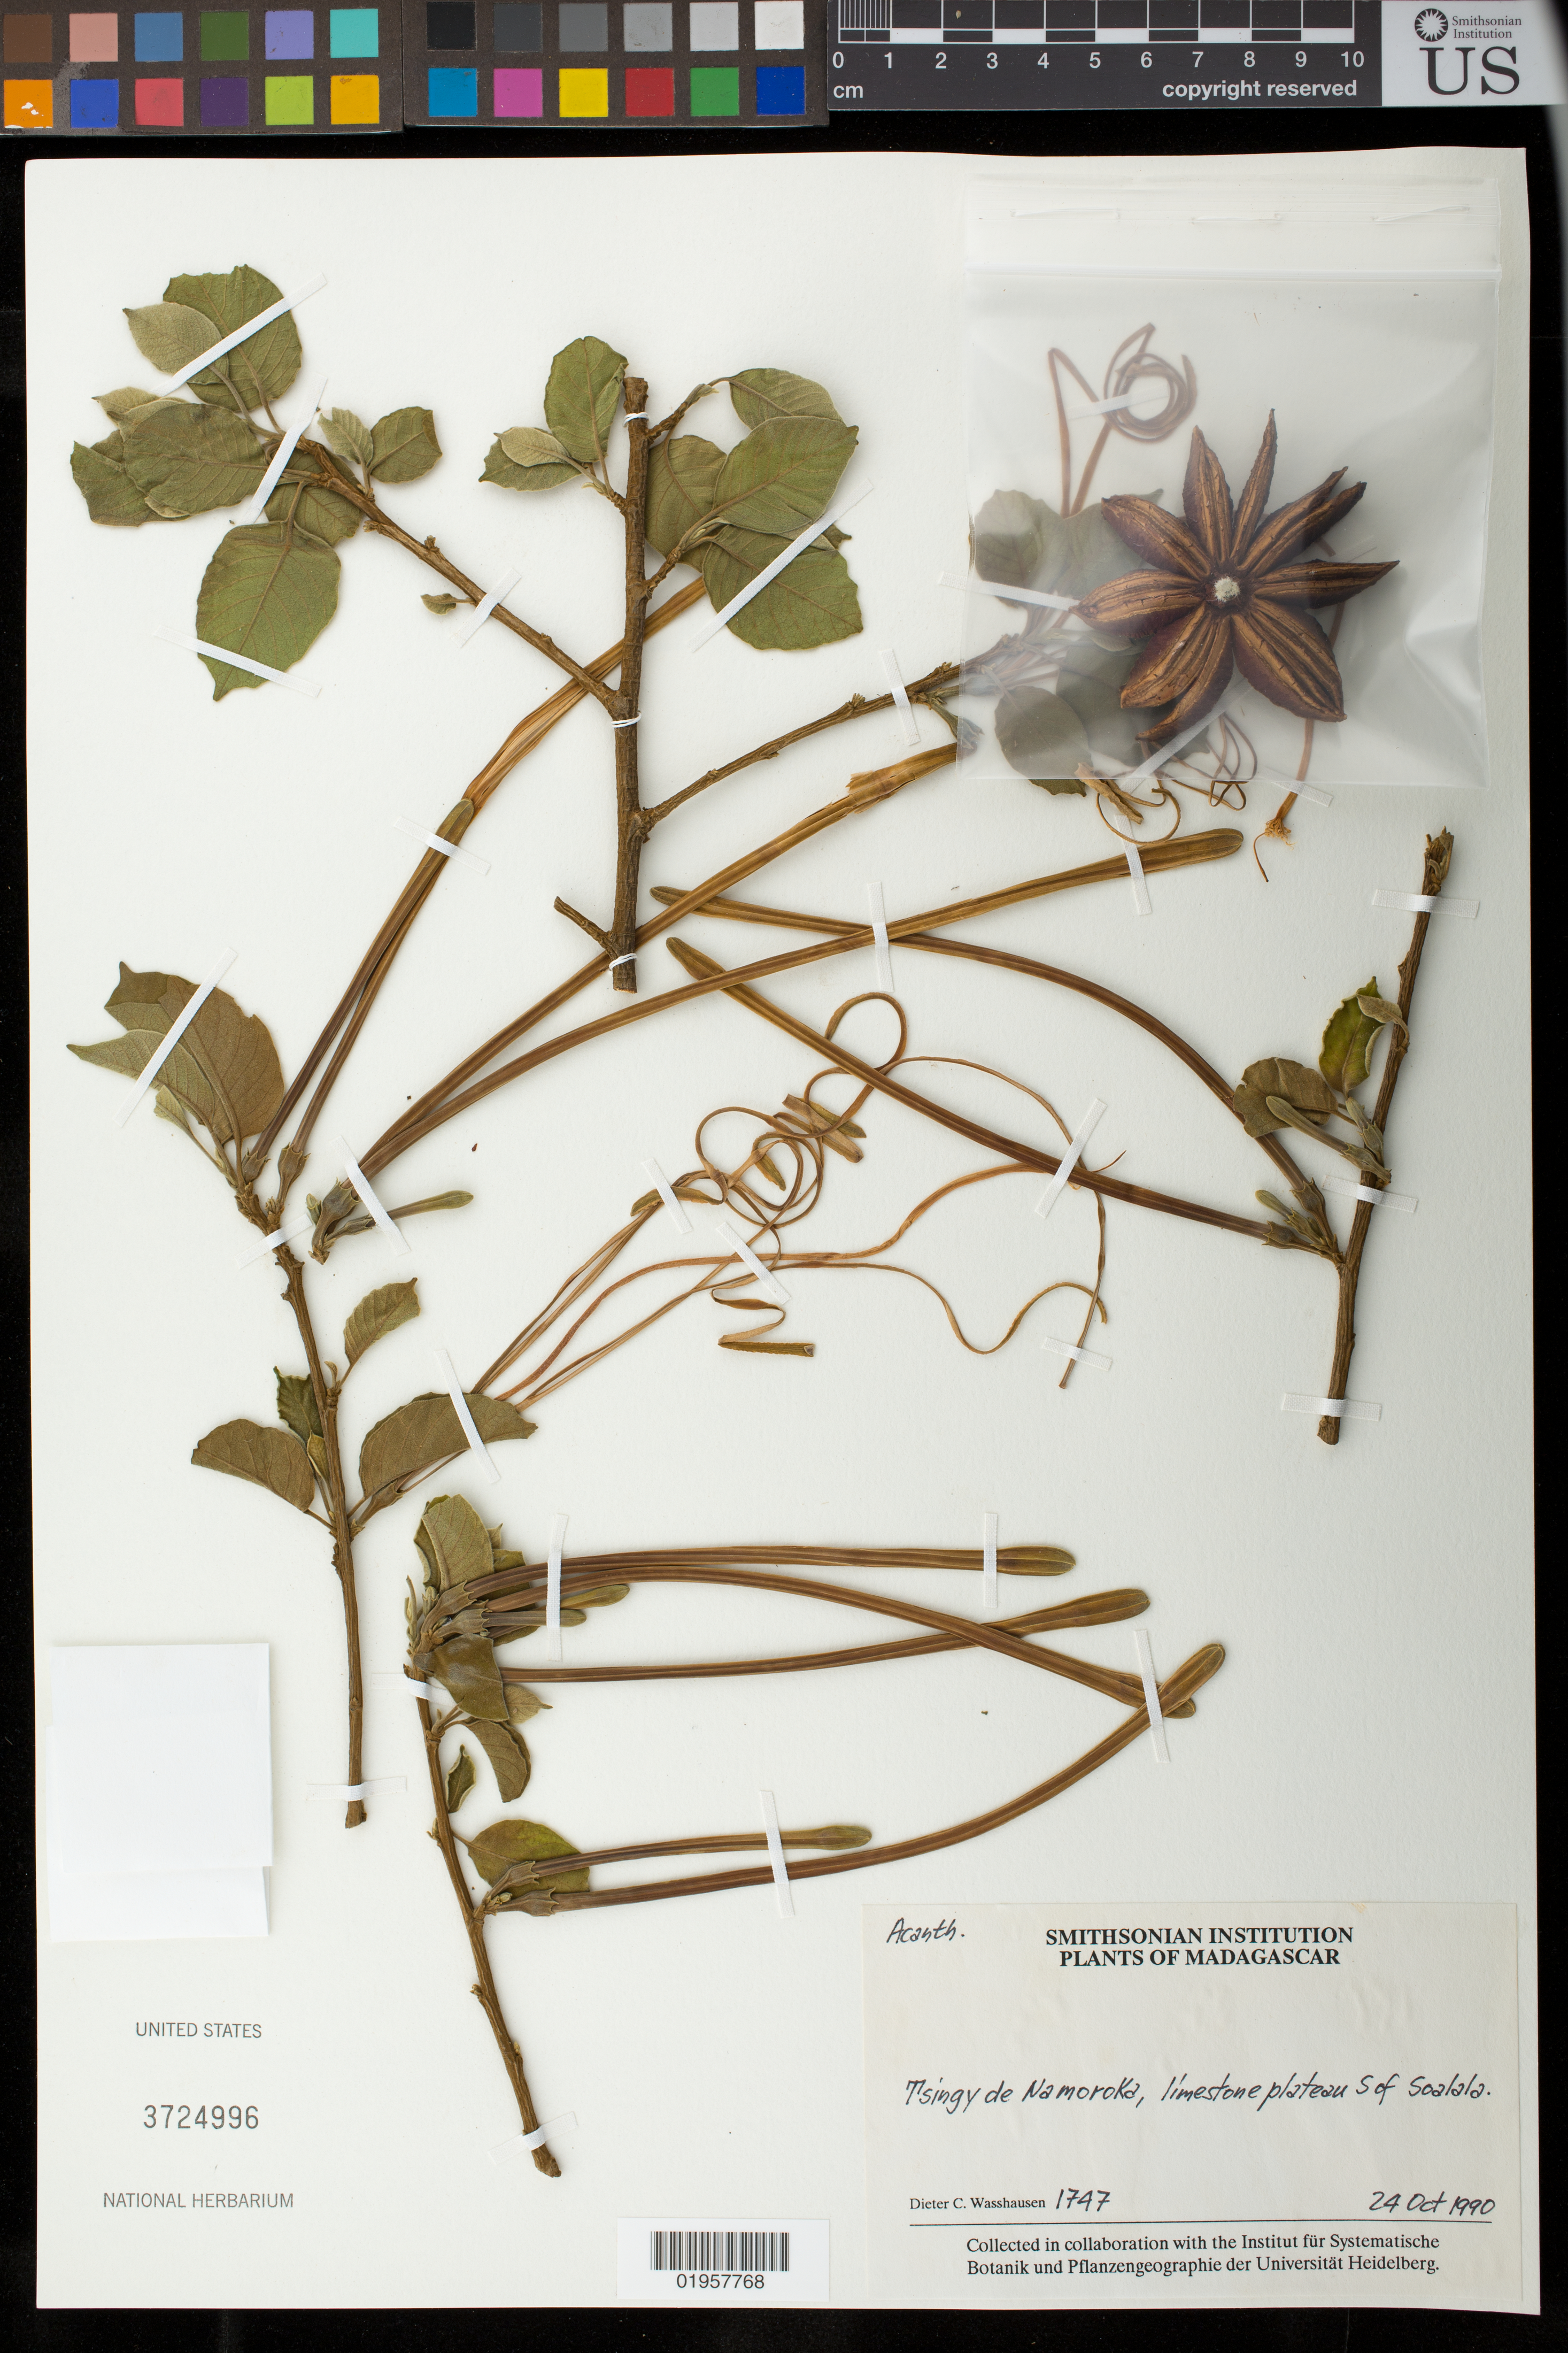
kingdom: Plantae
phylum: Tracheophyta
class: Magnoliopsida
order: Lamiales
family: Acanthaceae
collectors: D. C. Wasshausen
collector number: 1747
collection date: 1990-10-24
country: Madagascar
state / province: Boeny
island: Madagascar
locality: Tsingy de Namoroka, S of Soalala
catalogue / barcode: US 3724996